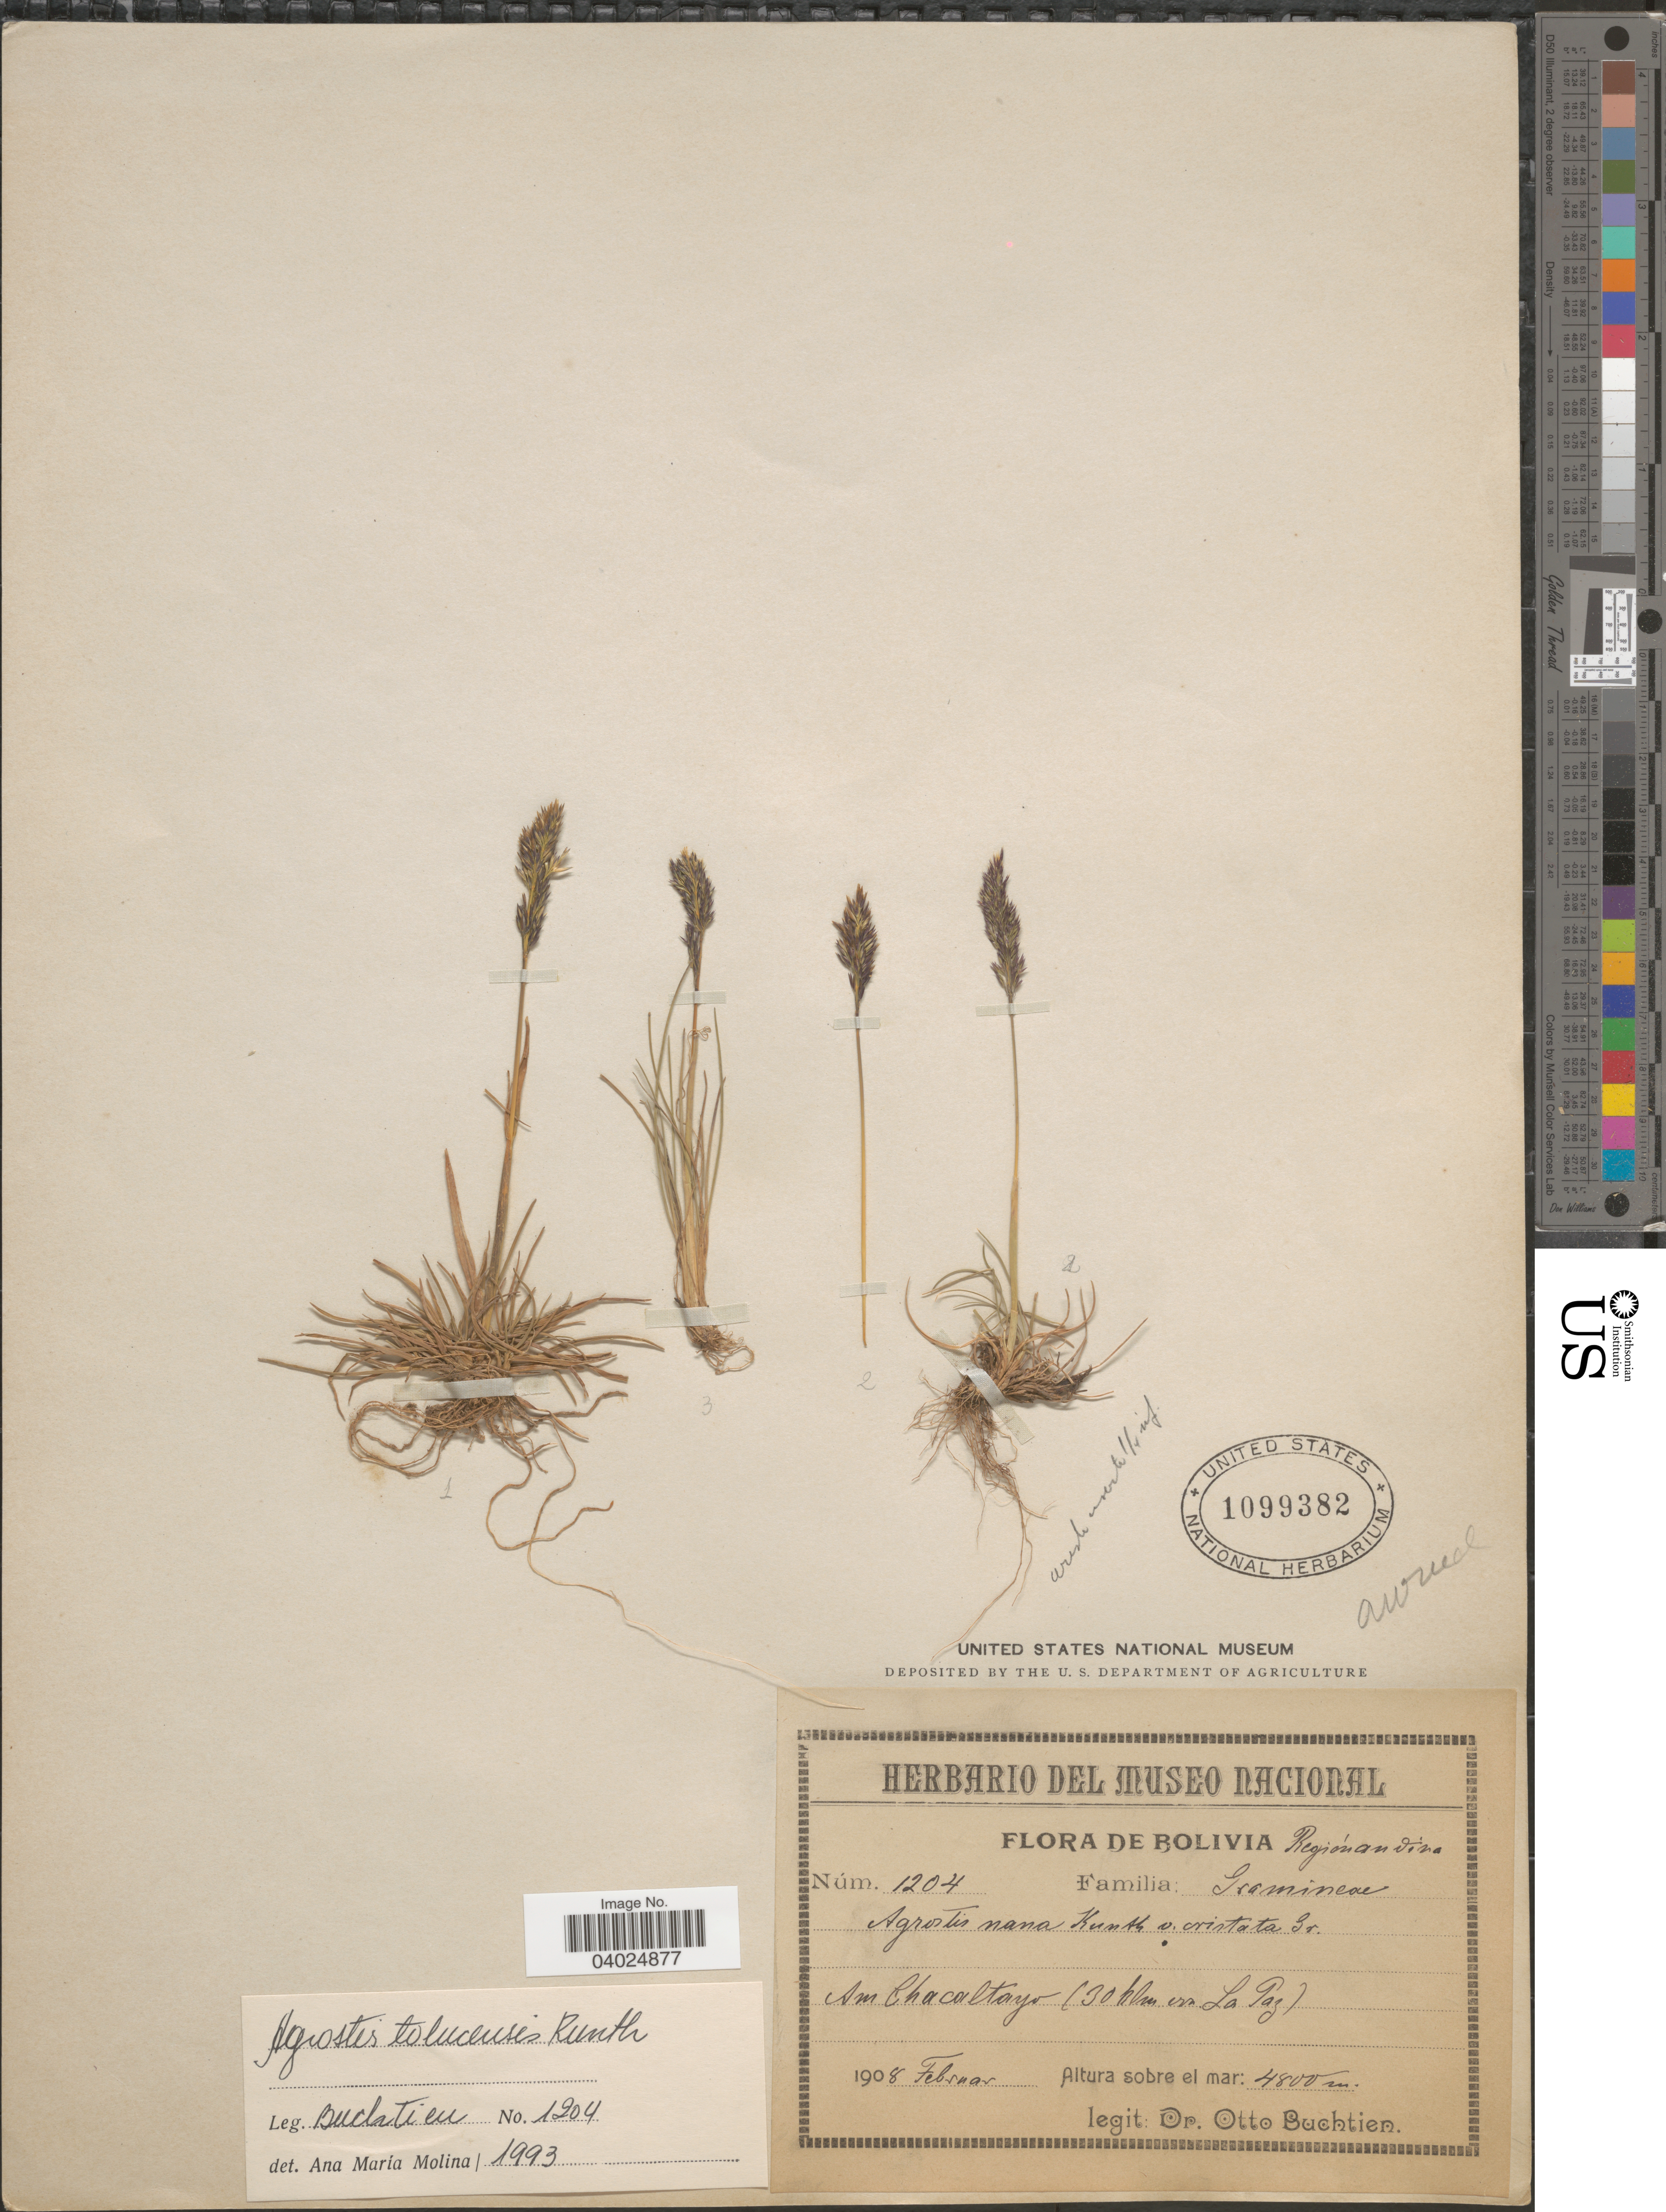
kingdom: Plantae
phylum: Tracheophyta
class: Liliopsida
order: Poales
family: Poaceae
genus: Agrostis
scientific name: Agrostis tolucensis Kunth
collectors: O. Buchtien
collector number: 1204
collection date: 1908-02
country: Bolivia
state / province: La Paz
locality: Región andina. Am Chacaltayo (30 klm von La Paz).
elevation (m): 4800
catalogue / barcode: US 1099382